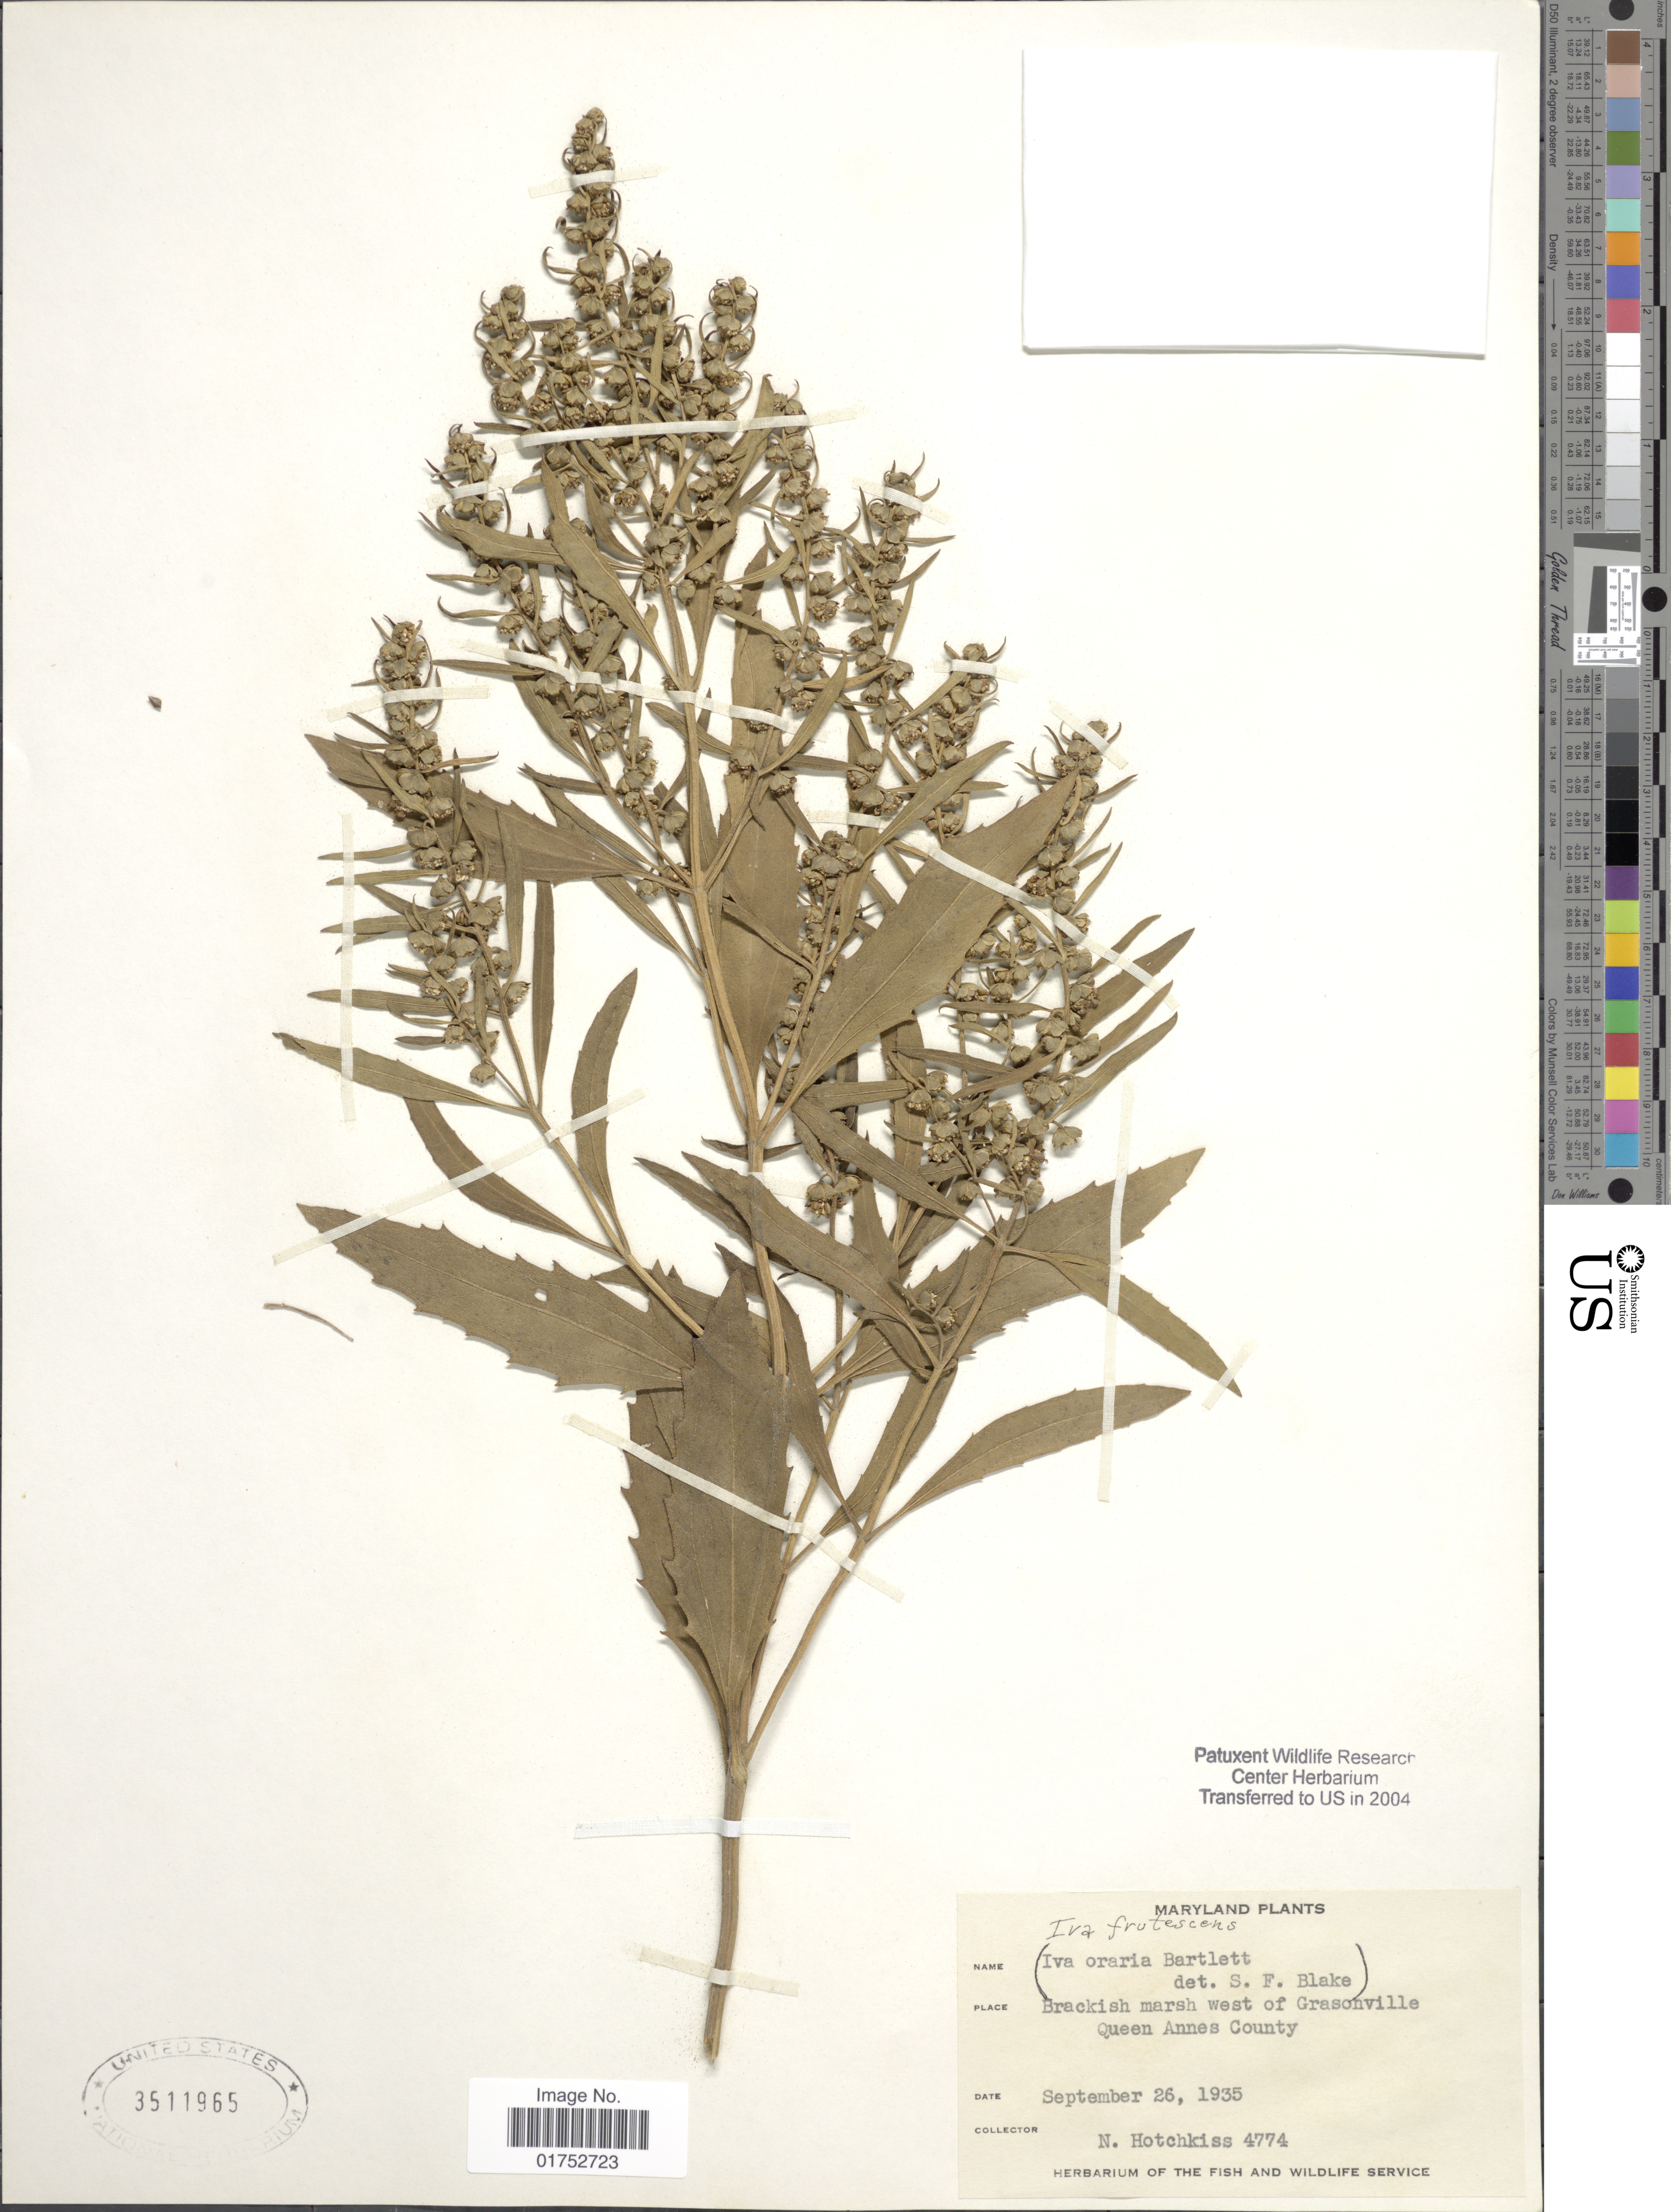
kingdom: Plantae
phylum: Tracheophyta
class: Magnoliopsida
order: Asterales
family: Asteraceae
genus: Iva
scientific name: Iva frutescens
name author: L.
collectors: N. Hotchkiss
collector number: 4774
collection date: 1935-09-26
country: United States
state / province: Maryland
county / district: Queen Anne's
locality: West of Grasonville, Queen Anne County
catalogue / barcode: US 3511965